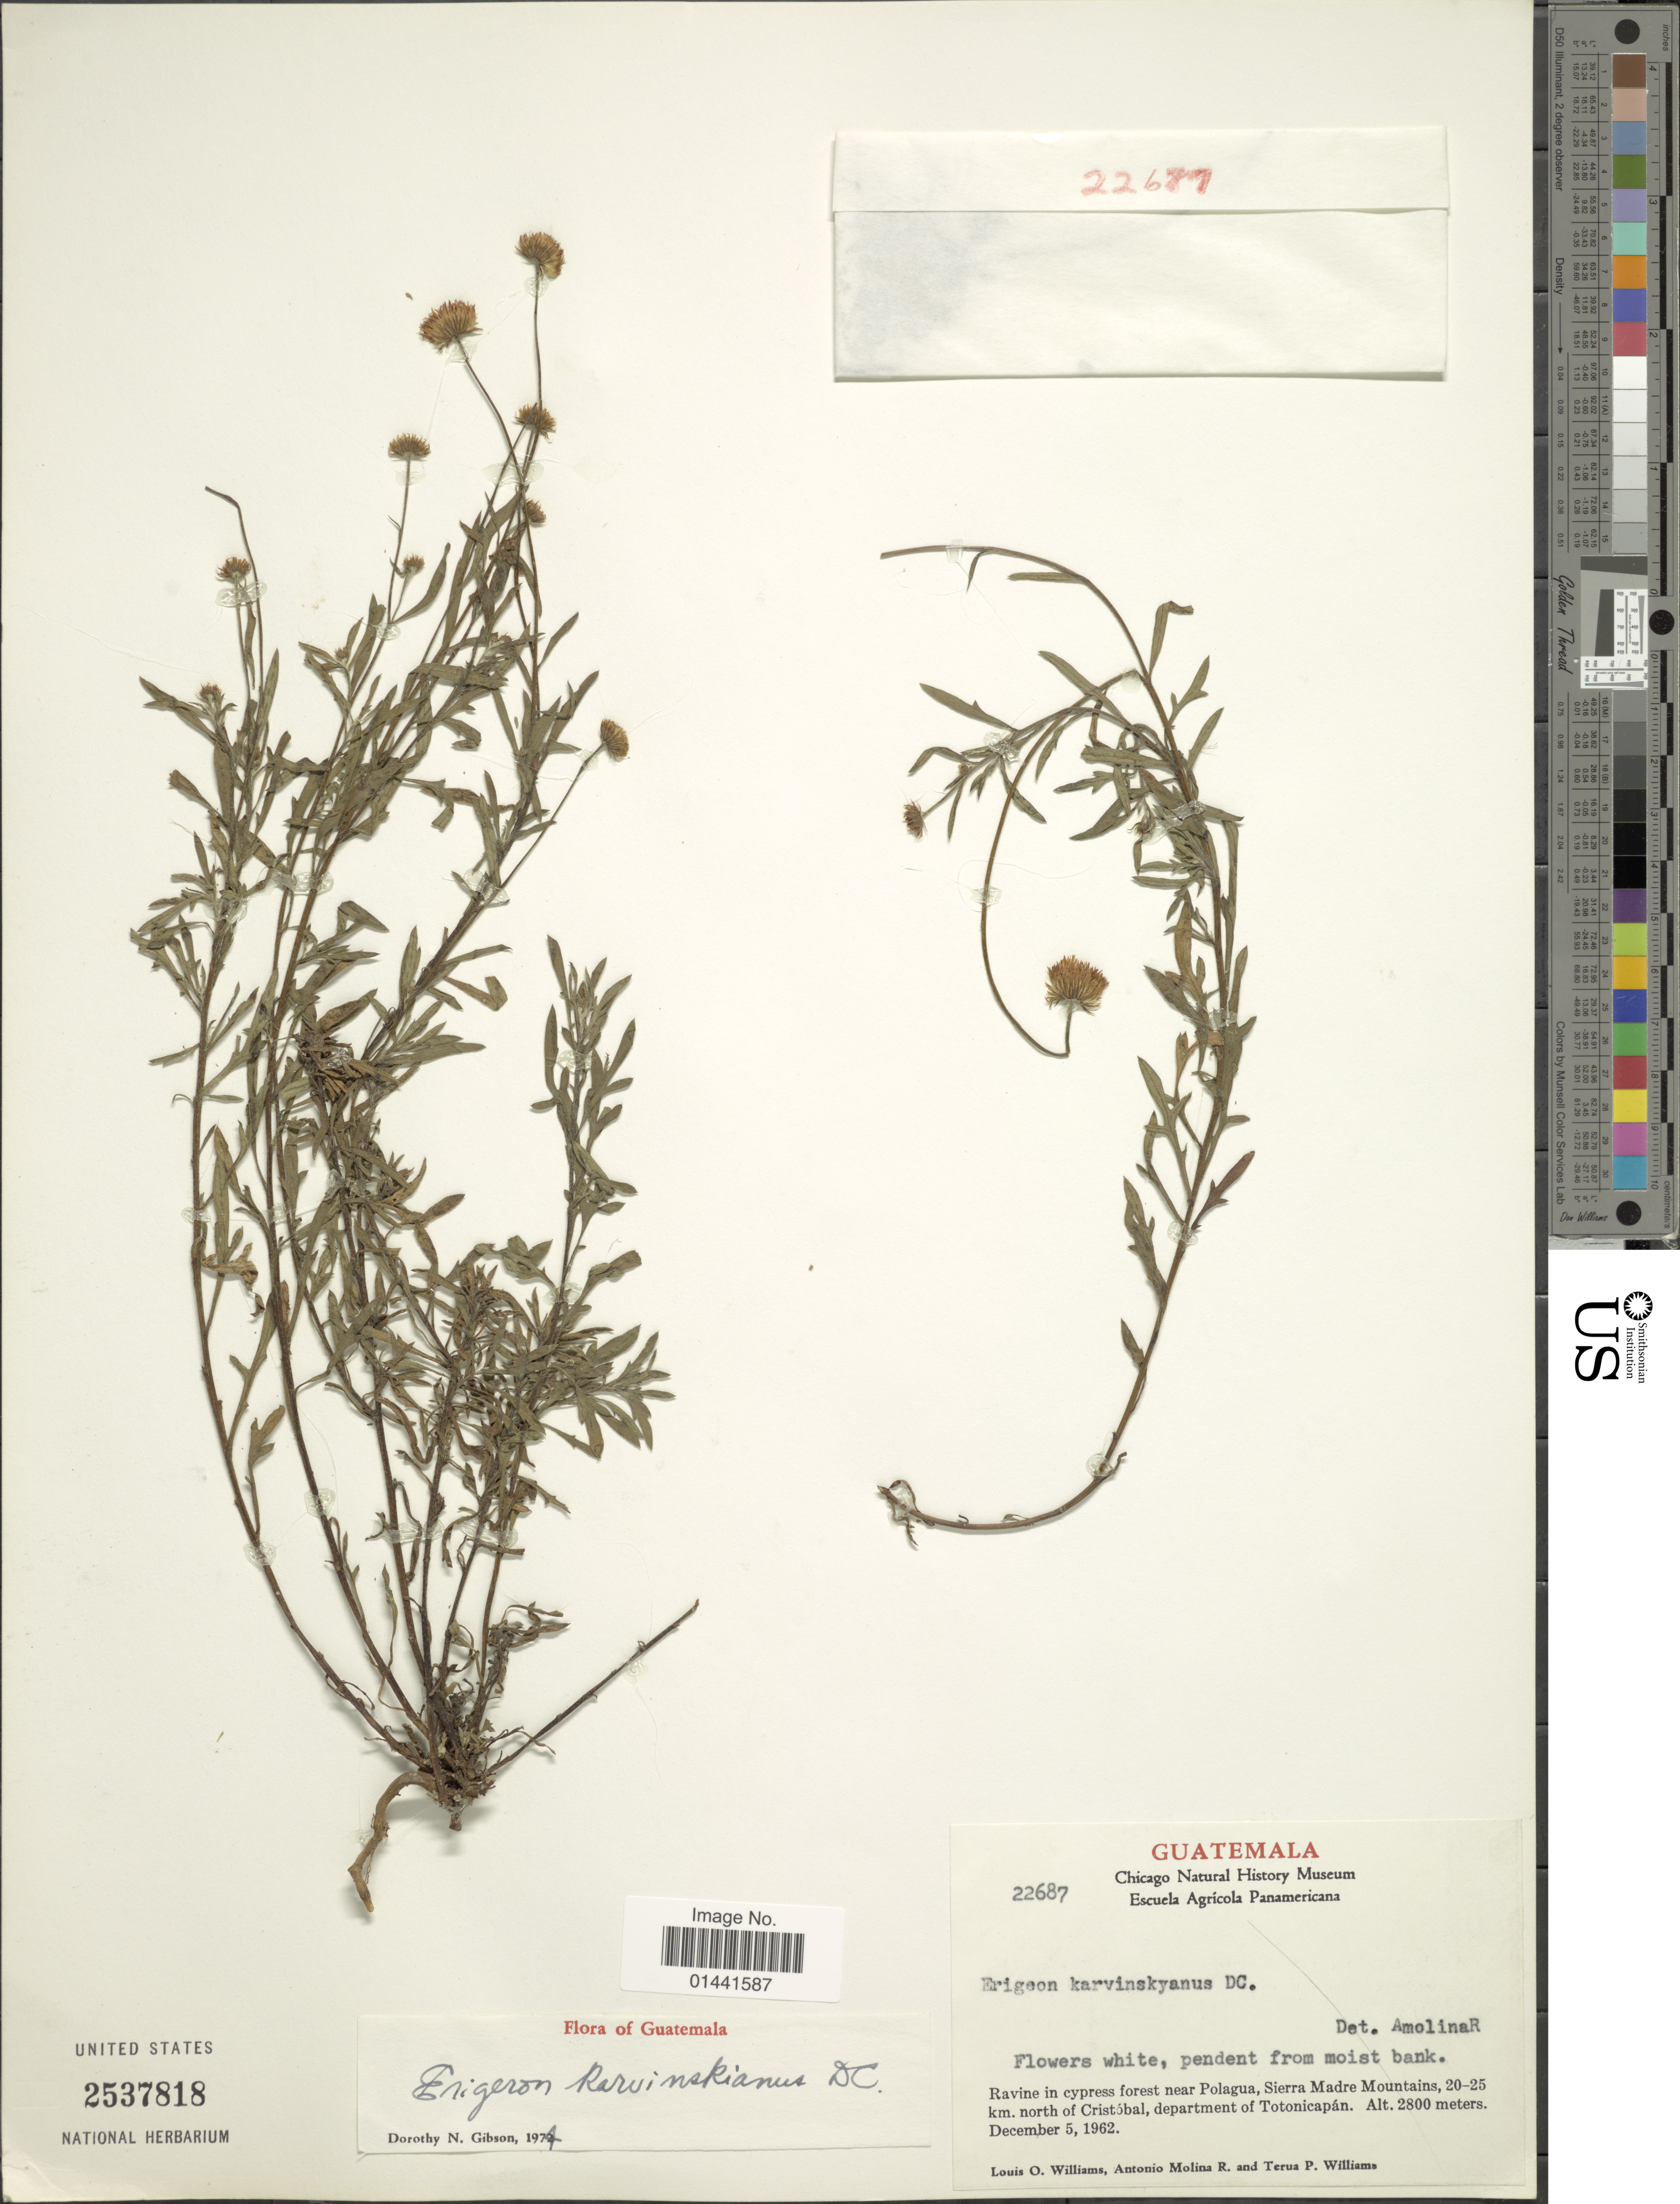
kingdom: Plantae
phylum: Tracheophyta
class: Magnoliopsida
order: Asterales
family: Asteraceae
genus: Erigeron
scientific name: Erigeron karvinskianus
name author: DC.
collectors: L. O. Williams, A. Molina R. & T. P. Williams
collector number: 22687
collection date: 1962-12-05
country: Guatemala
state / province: Totonicapan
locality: Ravine in cypress forest near Polagua, Sierra Madre Mountains, 20-25 km. north of Cristóbal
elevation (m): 2800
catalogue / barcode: US 2537818